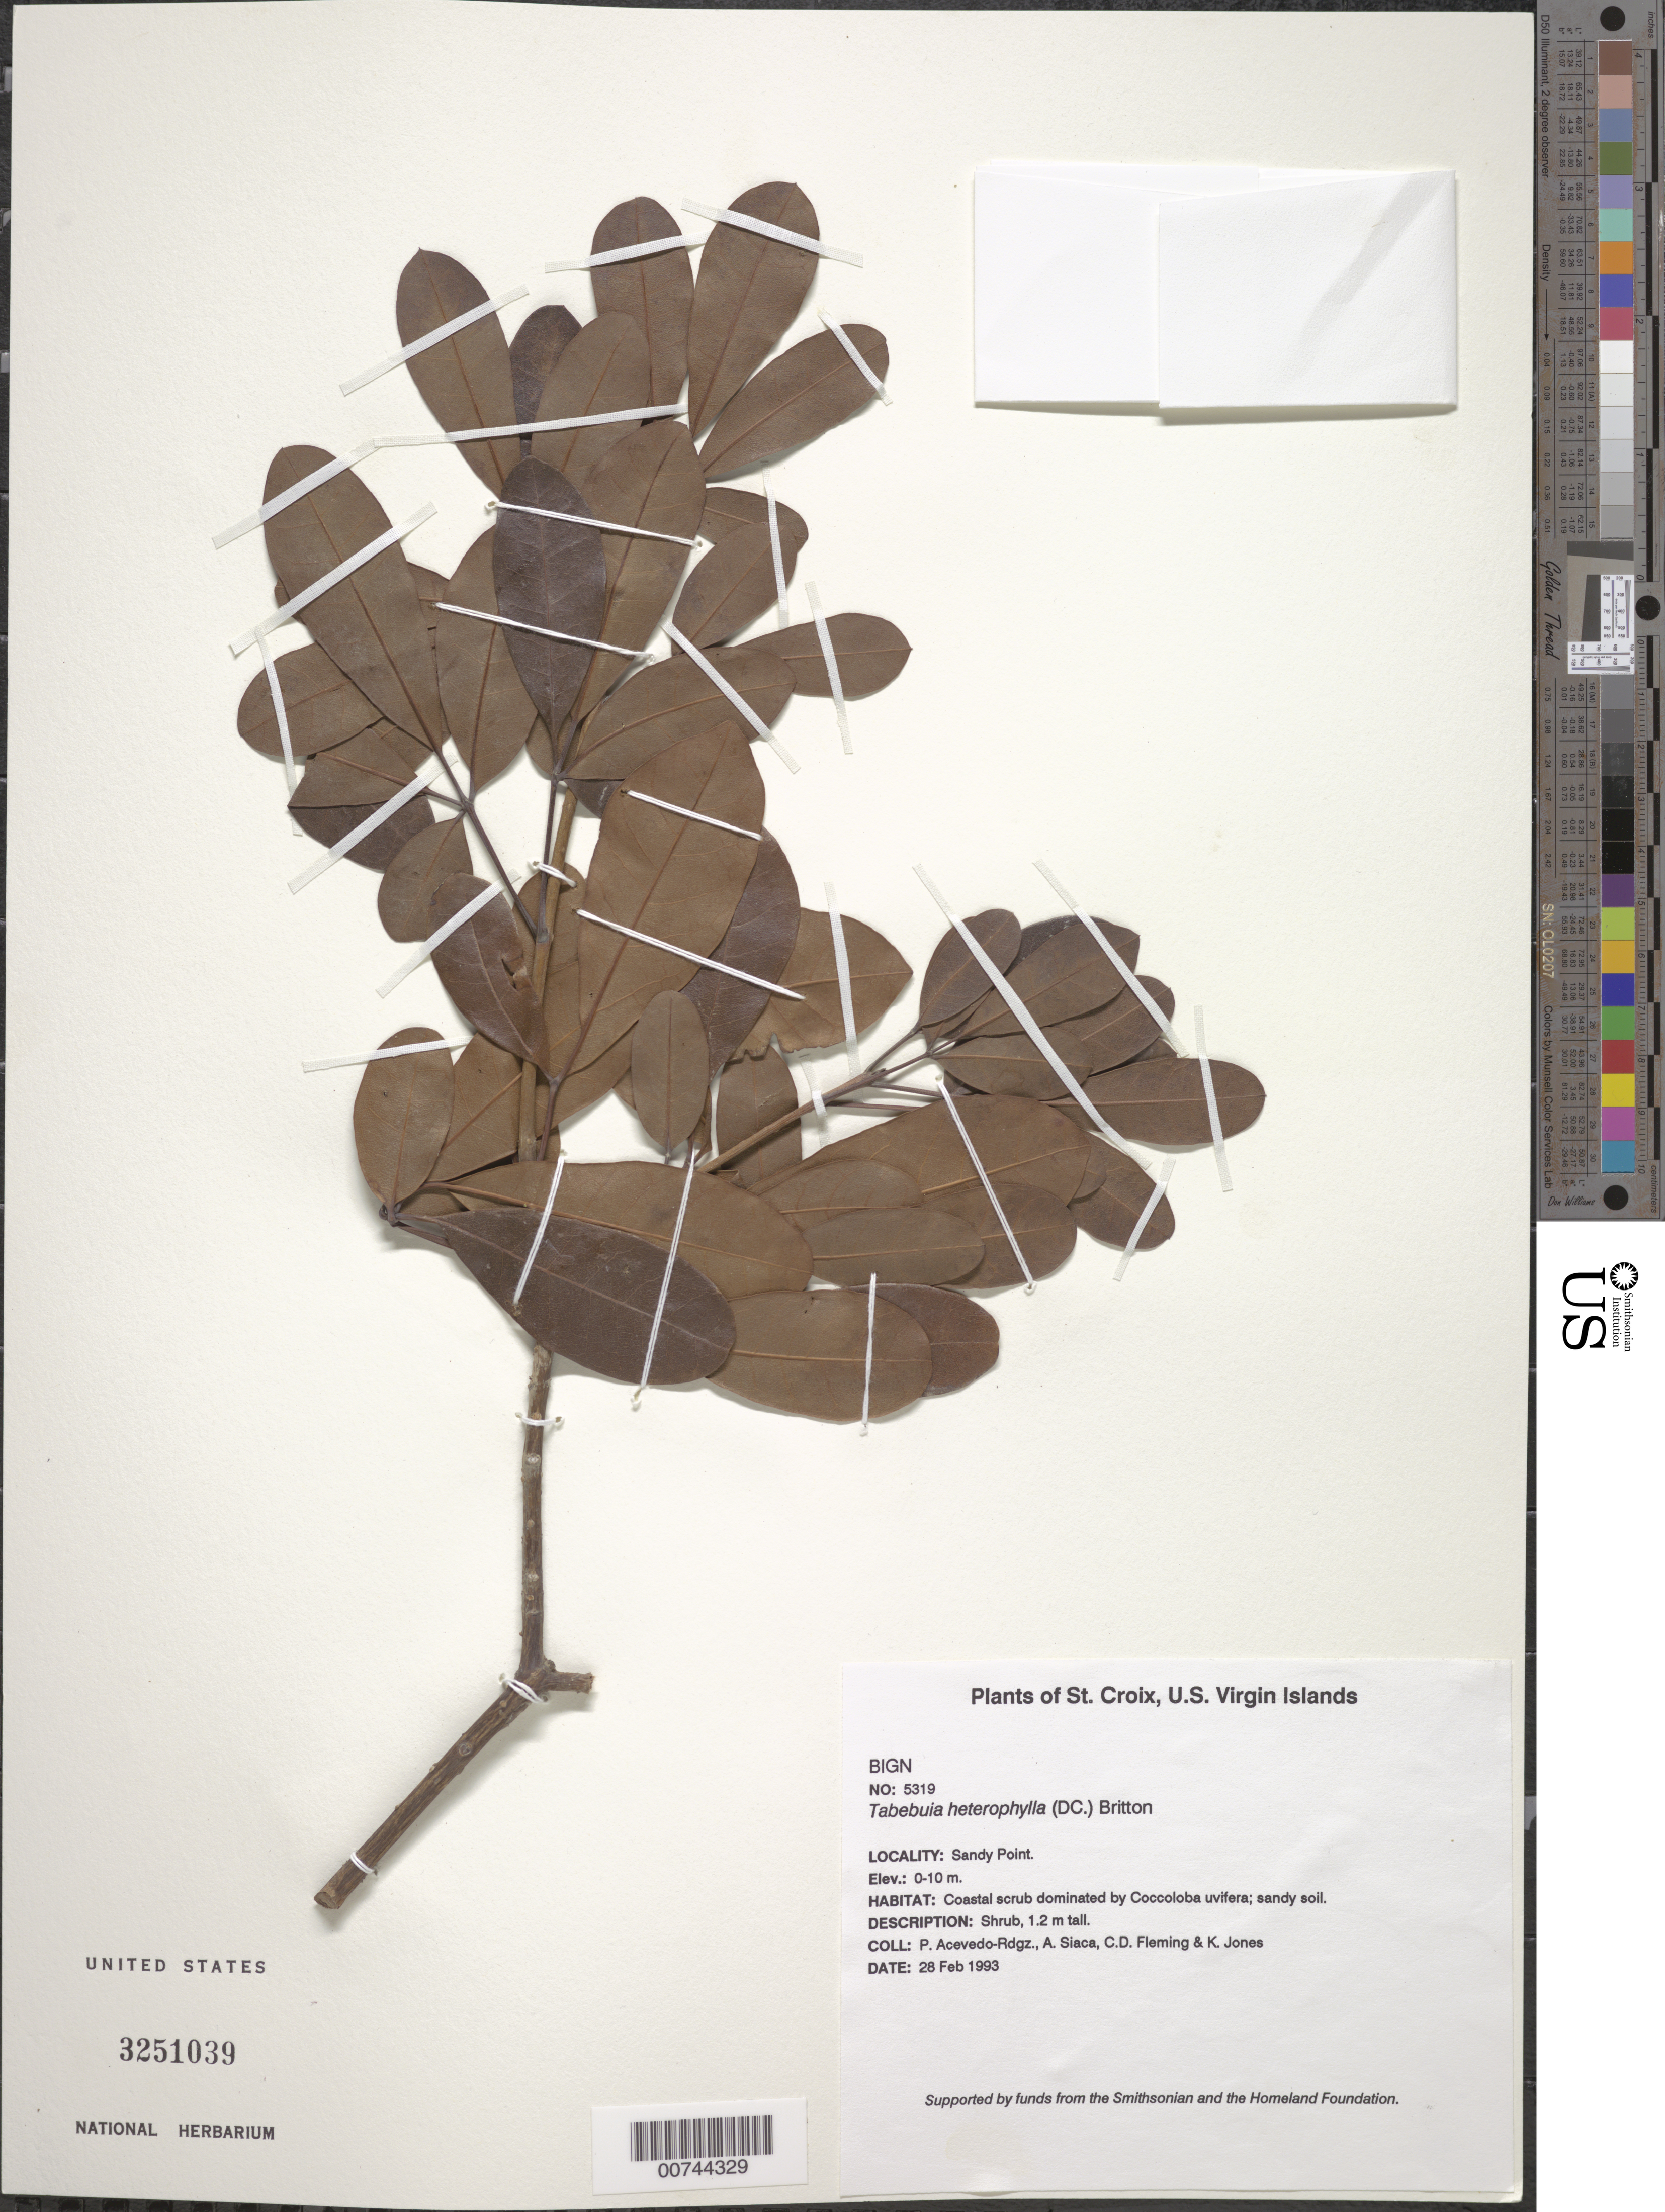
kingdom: Plantae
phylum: Tracheophyta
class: Magnoliopsida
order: Lamiales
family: Bignoniaceae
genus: Tabebuia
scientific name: Tabebuia heterophylla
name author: (DC.) Britton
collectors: P. Acevedo-Rodr., A. Siaca, C. Fleming & K. Jones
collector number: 5319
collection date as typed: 28 Feb 1993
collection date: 1993-02-28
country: U.S. Virgin Islands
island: St. Croix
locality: Sandy Point.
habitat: Coastal scrub dominated by Coccoloba uvifera; sandy soil.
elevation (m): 0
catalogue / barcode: US 3251039